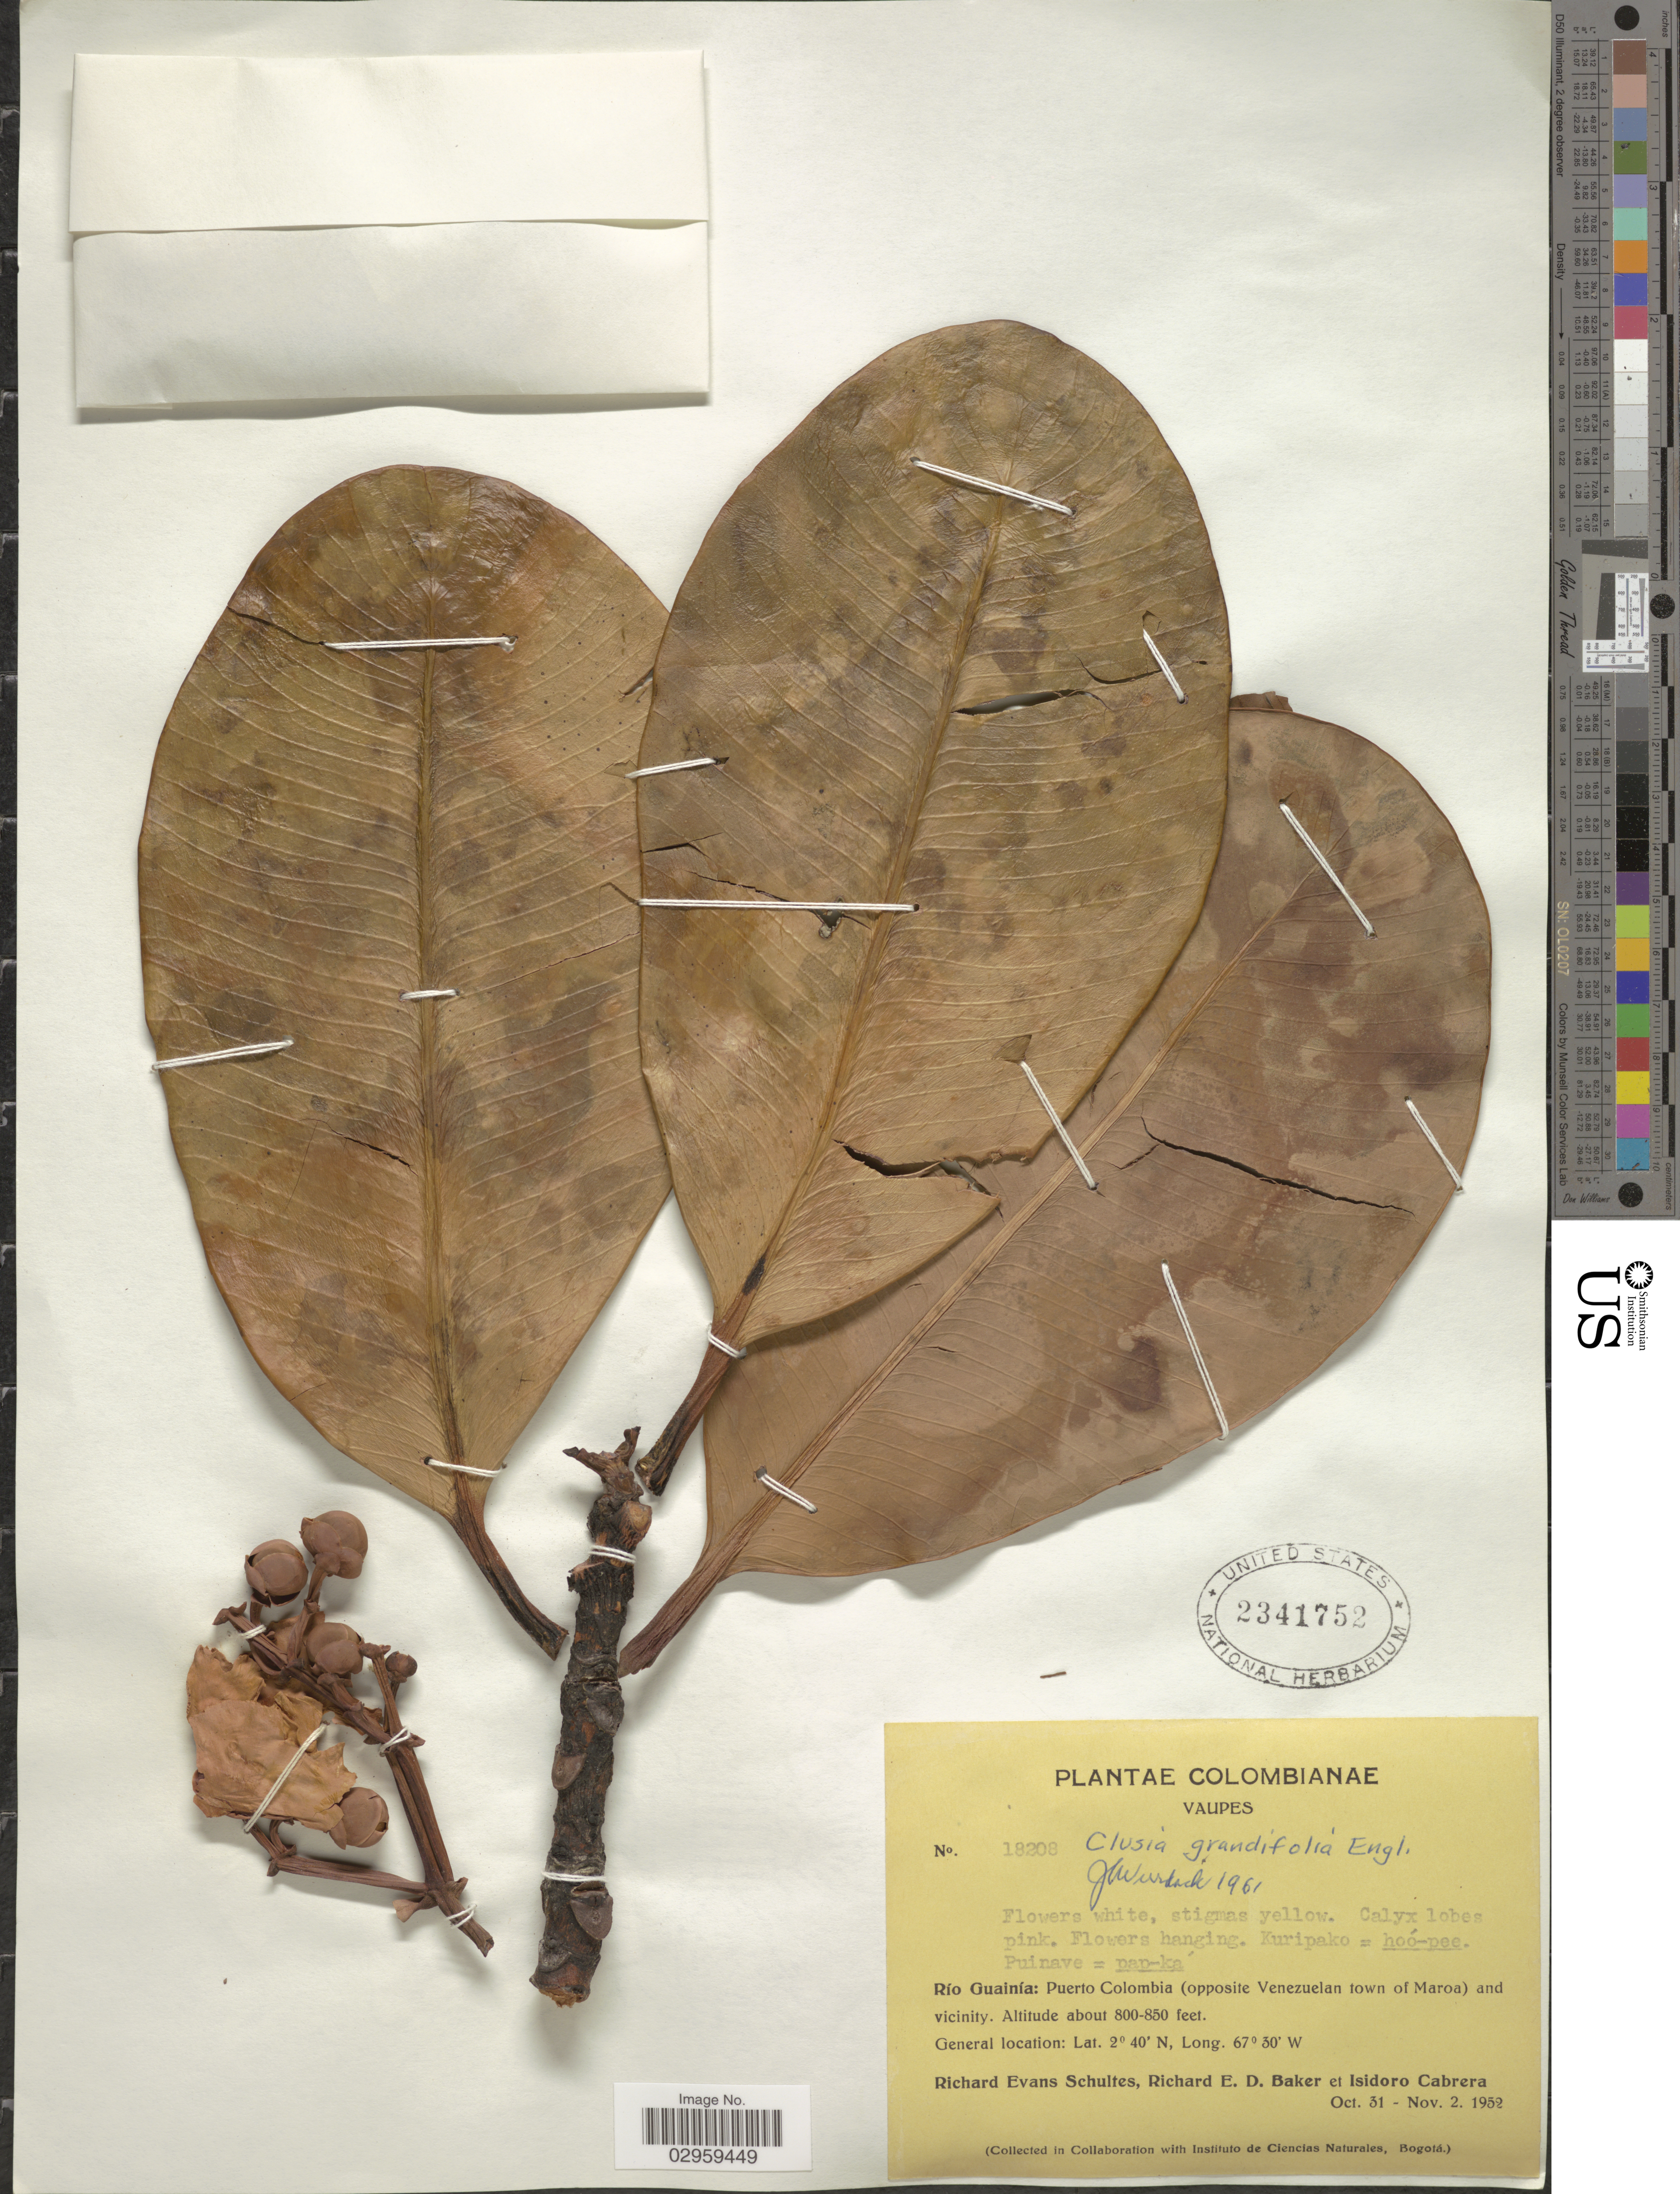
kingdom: Plantae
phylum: Tracheophyta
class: Magnoliopsida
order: Malpighiales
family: Clusiaceae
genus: Clusia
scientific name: Clusia grandifolia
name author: Engl.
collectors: R. E. Schultes, R. E. D. Baker & I. Cabrera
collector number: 18208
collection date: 1952-10-31/1952-11-02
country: Colombia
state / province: Vaupés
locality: Río Guainía: Puerto Colombia (opposite Venezuelan town of Maroa) and vicinity.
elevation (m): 244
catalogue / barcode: US 2341752